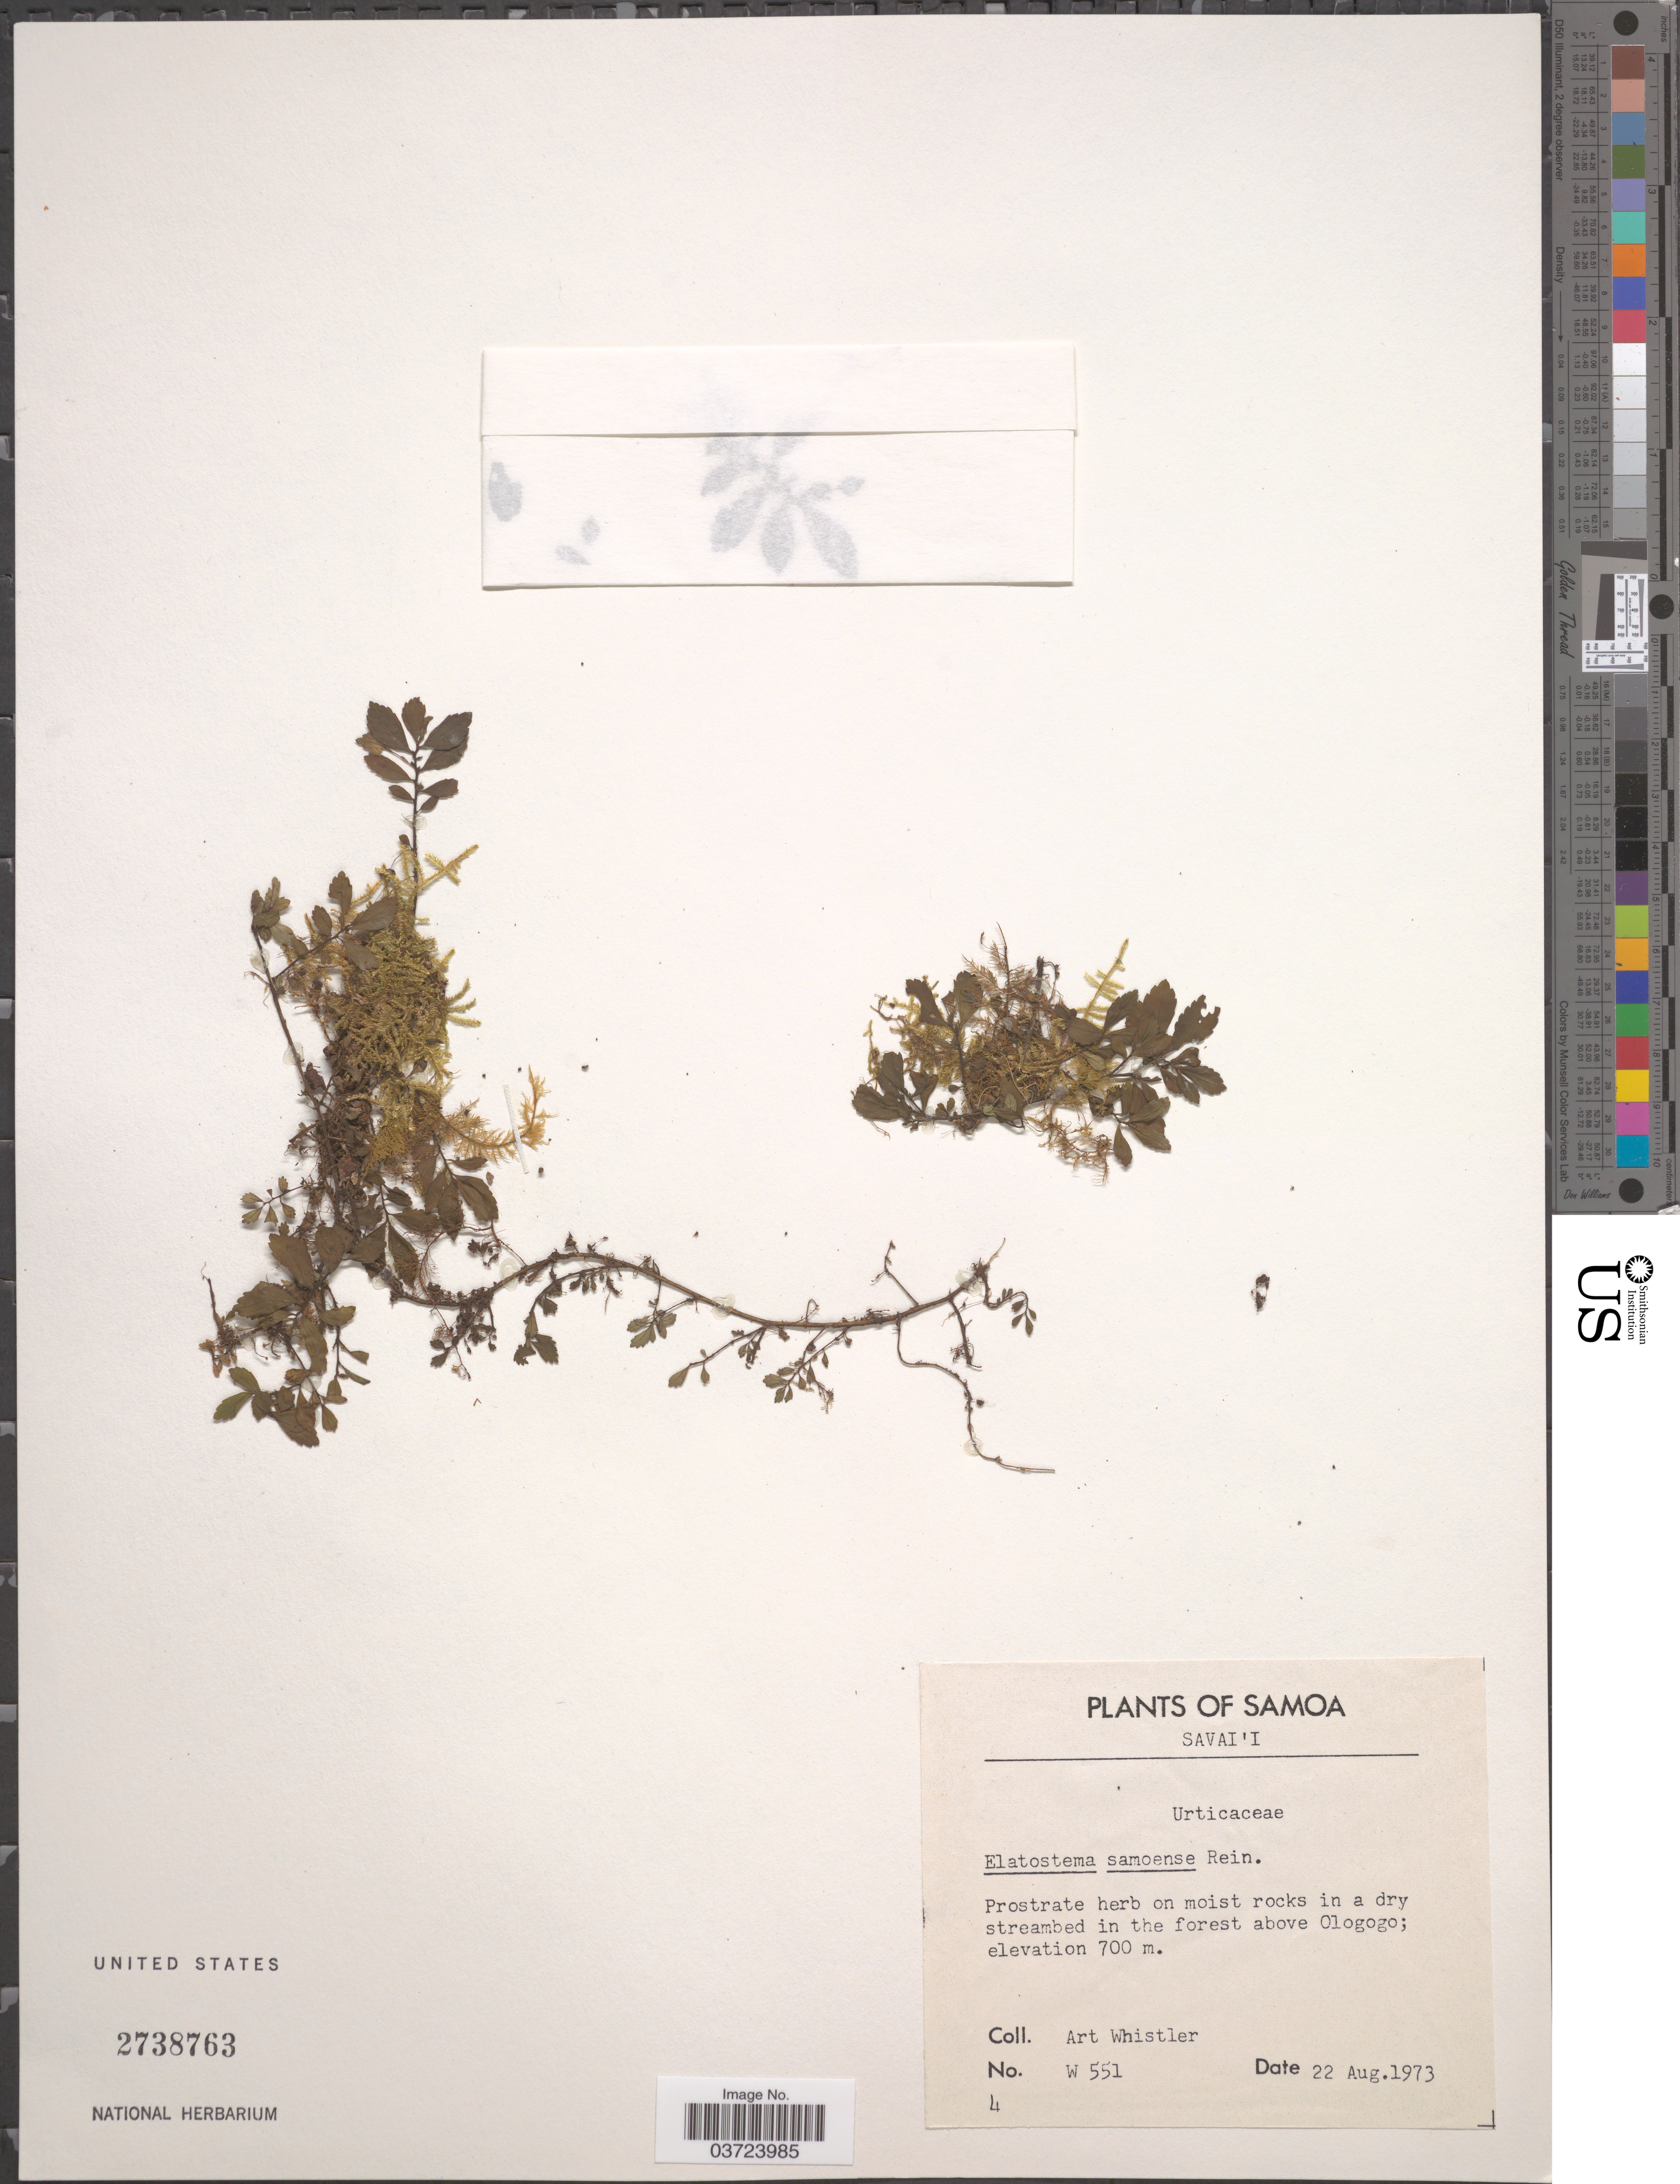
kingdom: Plantae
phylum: Tracheophyta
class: Magnoliopsida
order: Rosales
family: Urticaceae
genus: Elatostema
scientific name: Elatostema samoense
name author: Reinecke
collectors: A. Whistler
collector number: W551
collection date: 1973-08-22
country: Samoa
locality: Samoa. Savai'i. In the forest above Ologogo.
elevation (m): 700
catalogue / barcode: US 2738763